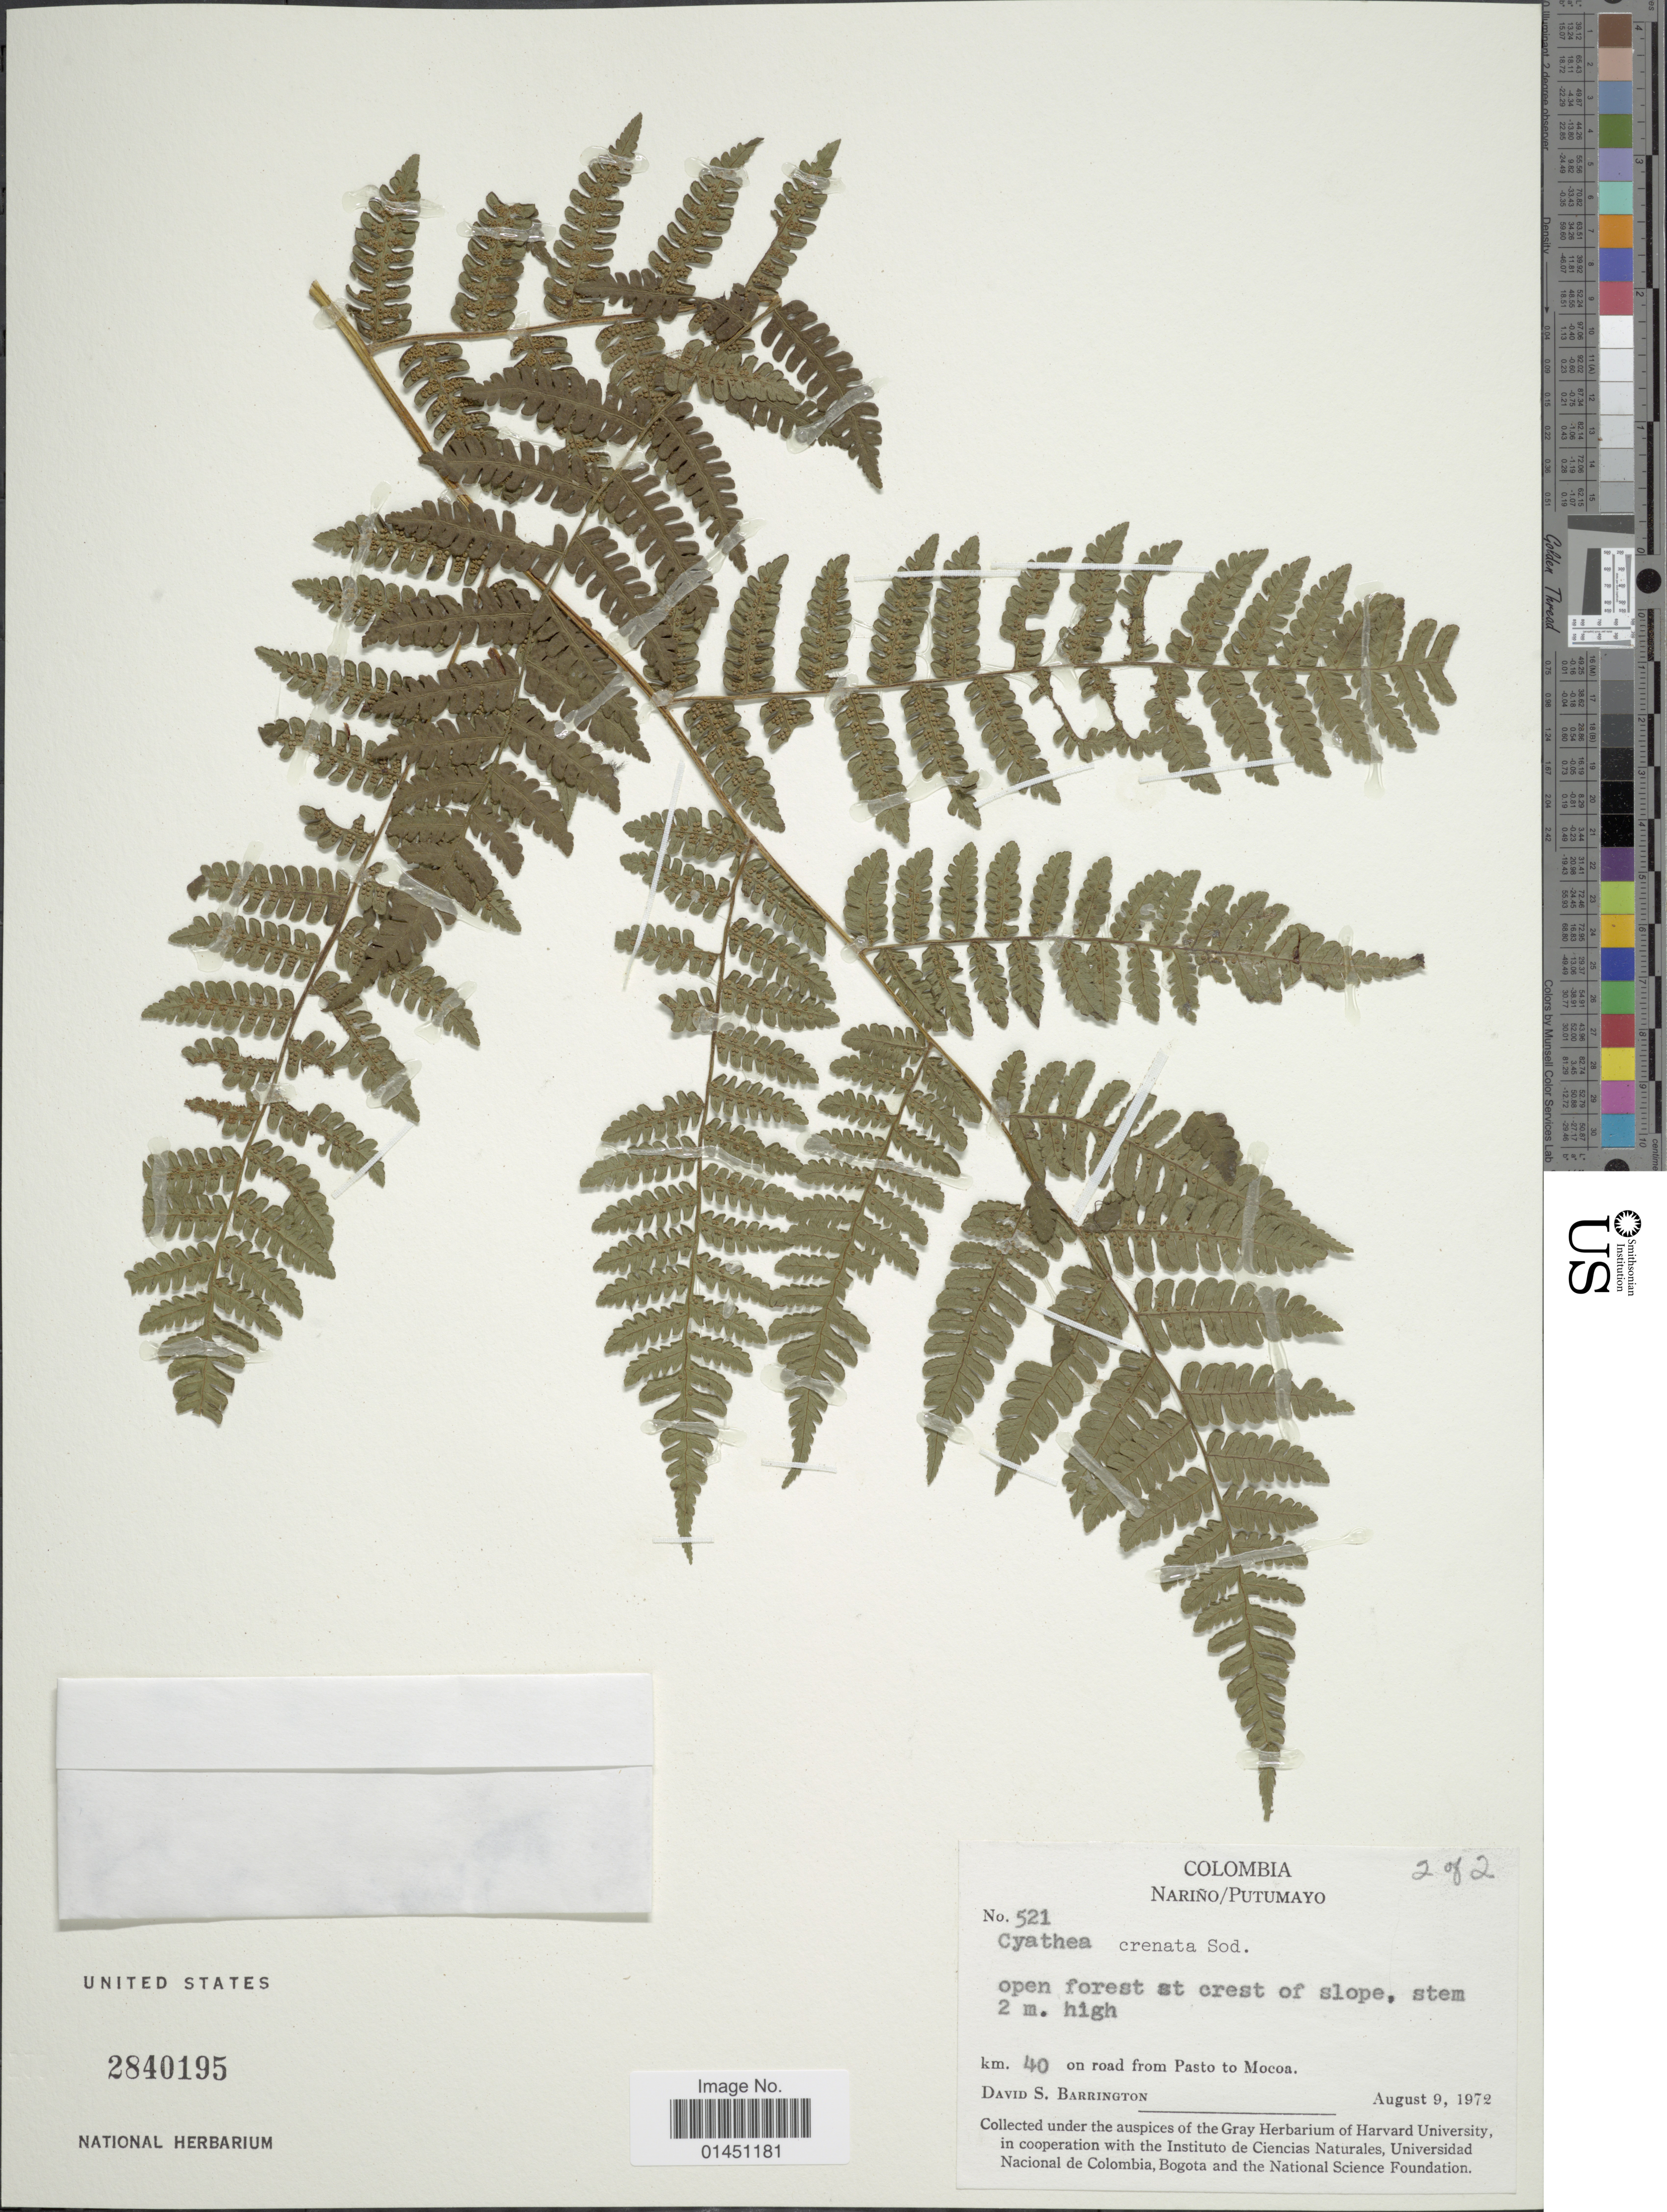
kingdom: Plantae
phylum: Tracheophyta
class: Polypodiopsida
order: Cyatheales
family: Cyatheaceae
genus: Cyathea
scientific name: Cyathea caracasana var. caracasana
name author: (Klotzsch) Domin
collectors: D. S. Barrington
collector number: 521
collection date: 1972-08-09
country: Colombia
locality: Narino/Putumayo, km. 40 on road from Pasto to Mocoa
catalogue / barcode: US 2840195